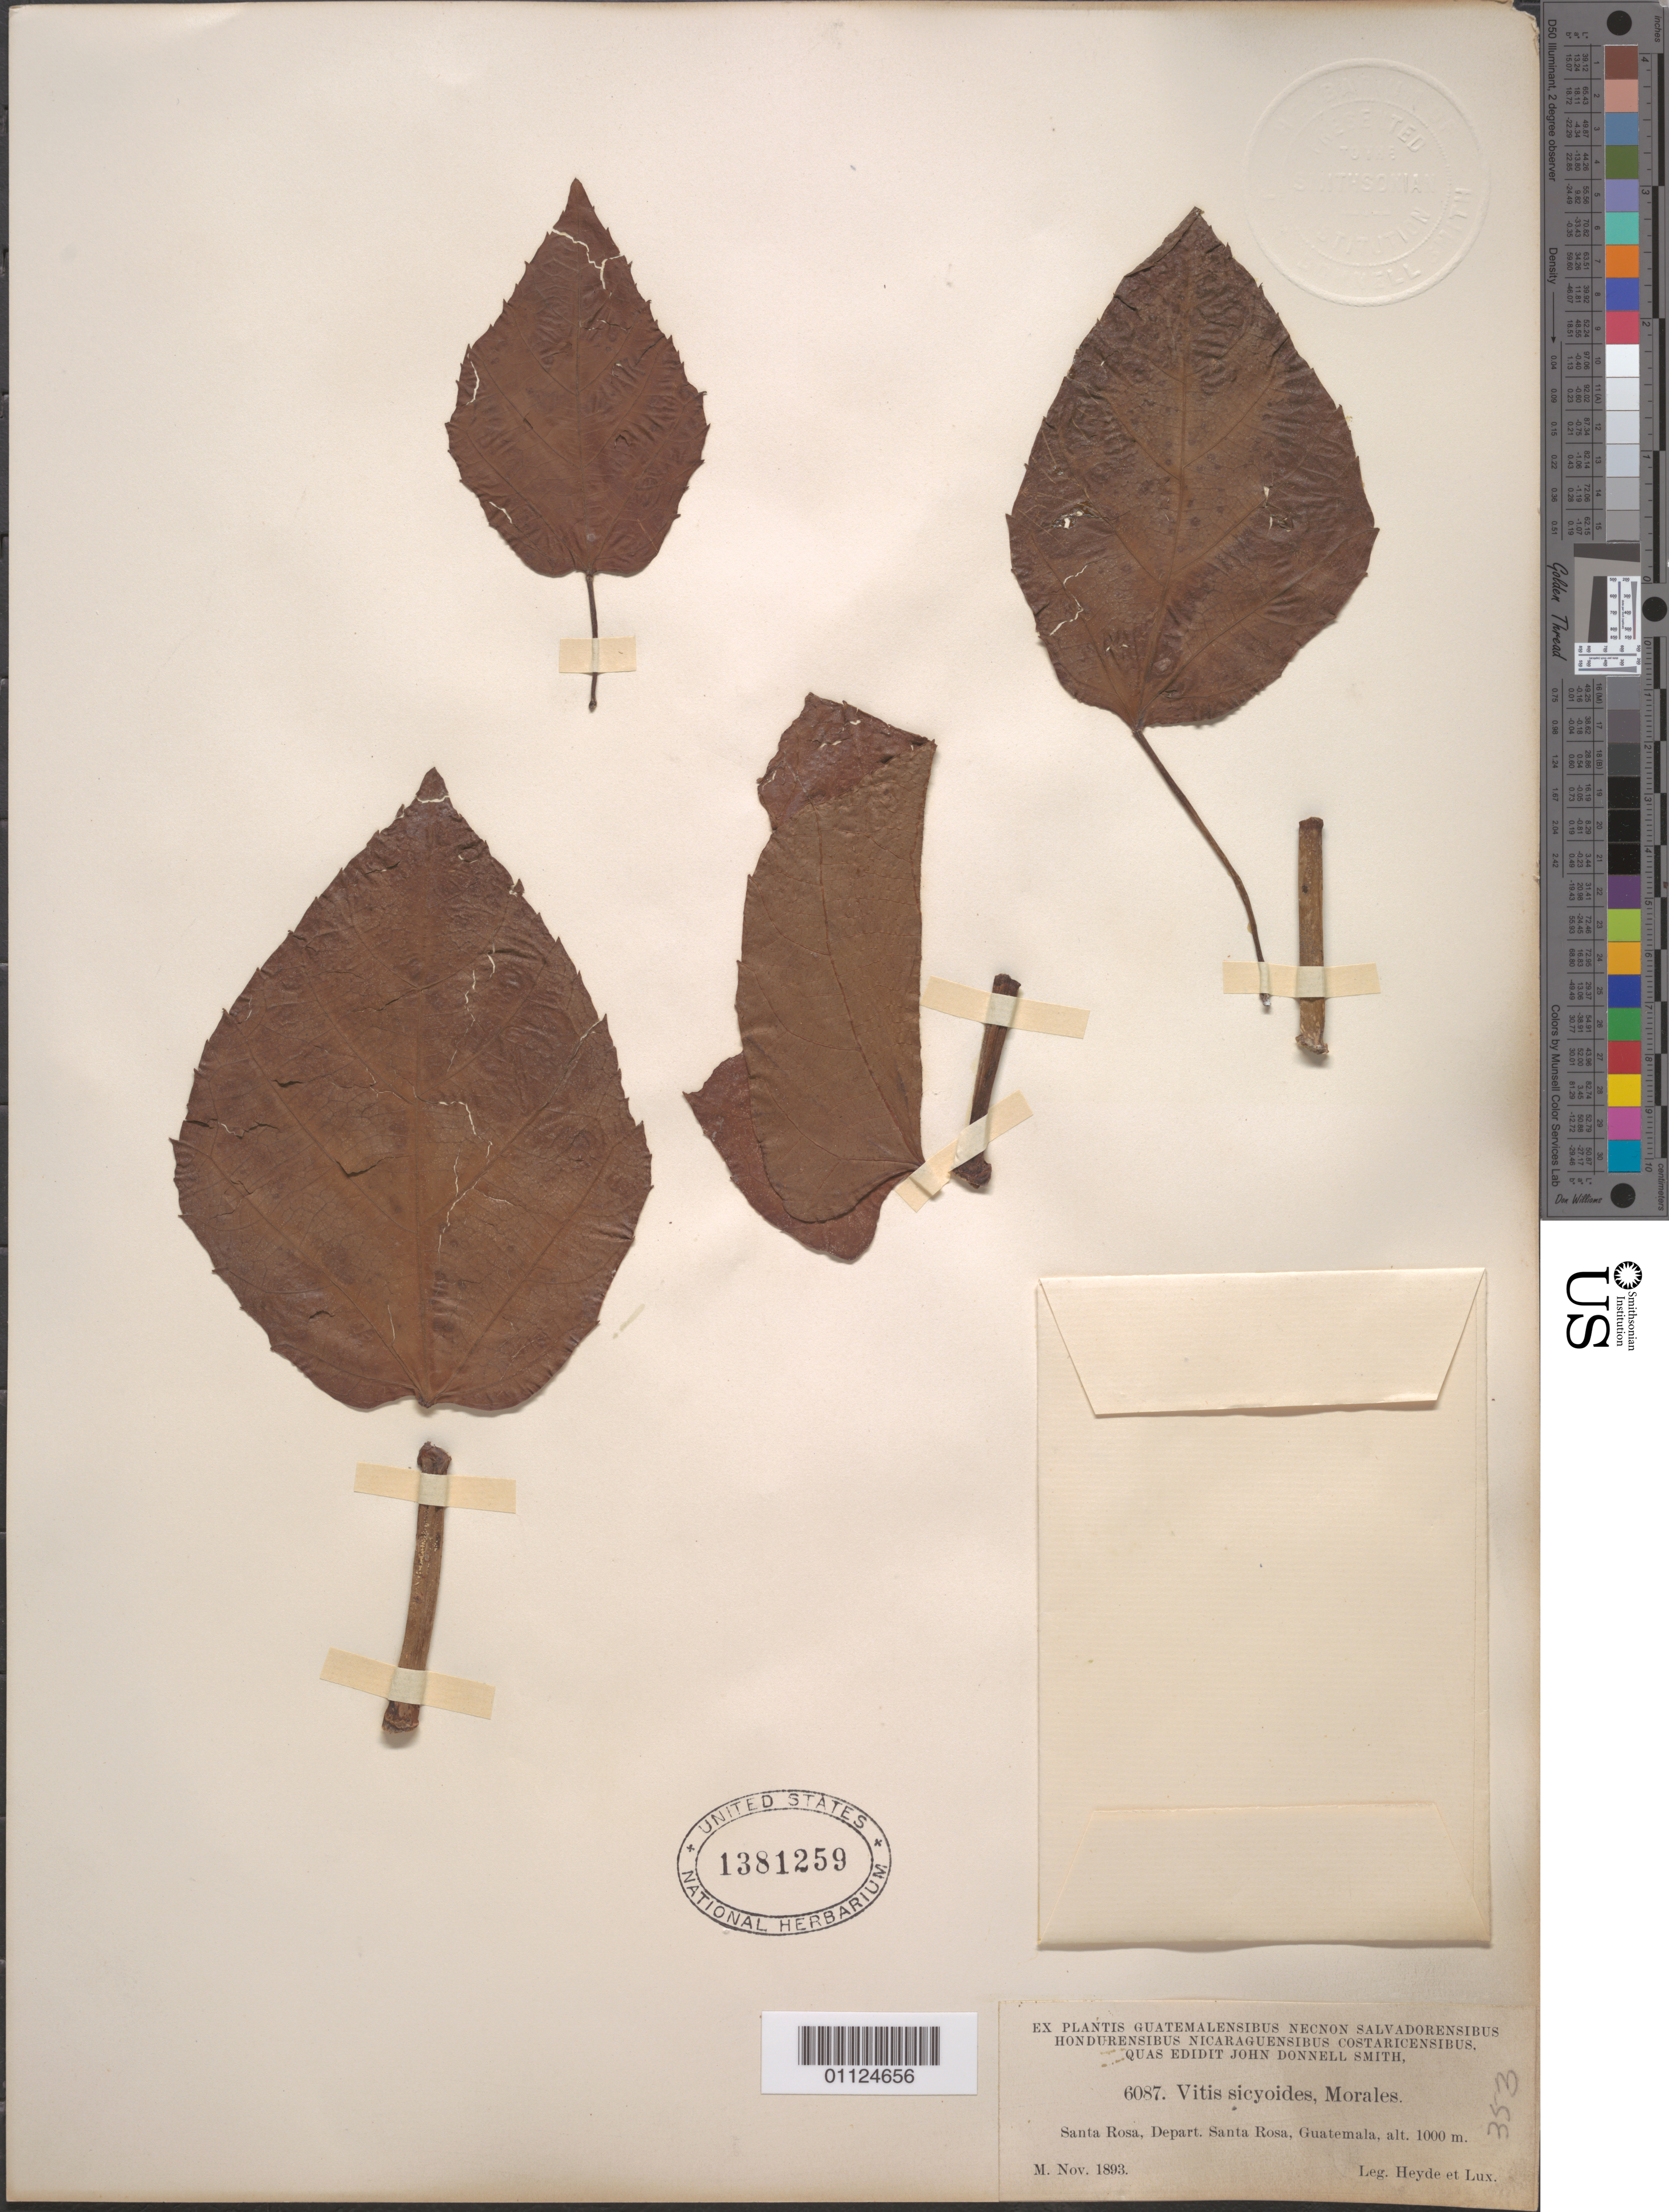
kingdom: Plantae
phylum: Tracheophyta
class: Magnoliopsida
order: Vitales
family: Vitaceae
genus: Cissus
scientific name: Cissus verticillata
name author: (L.) Nicolson & C.E. Jarvis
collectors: ex Herb. John Donnell Smith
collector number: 6087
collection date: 1893-11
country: Guatemala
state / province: Santa Rosa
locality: Santa Rosa.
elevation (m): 1000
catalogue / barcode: US 1381259